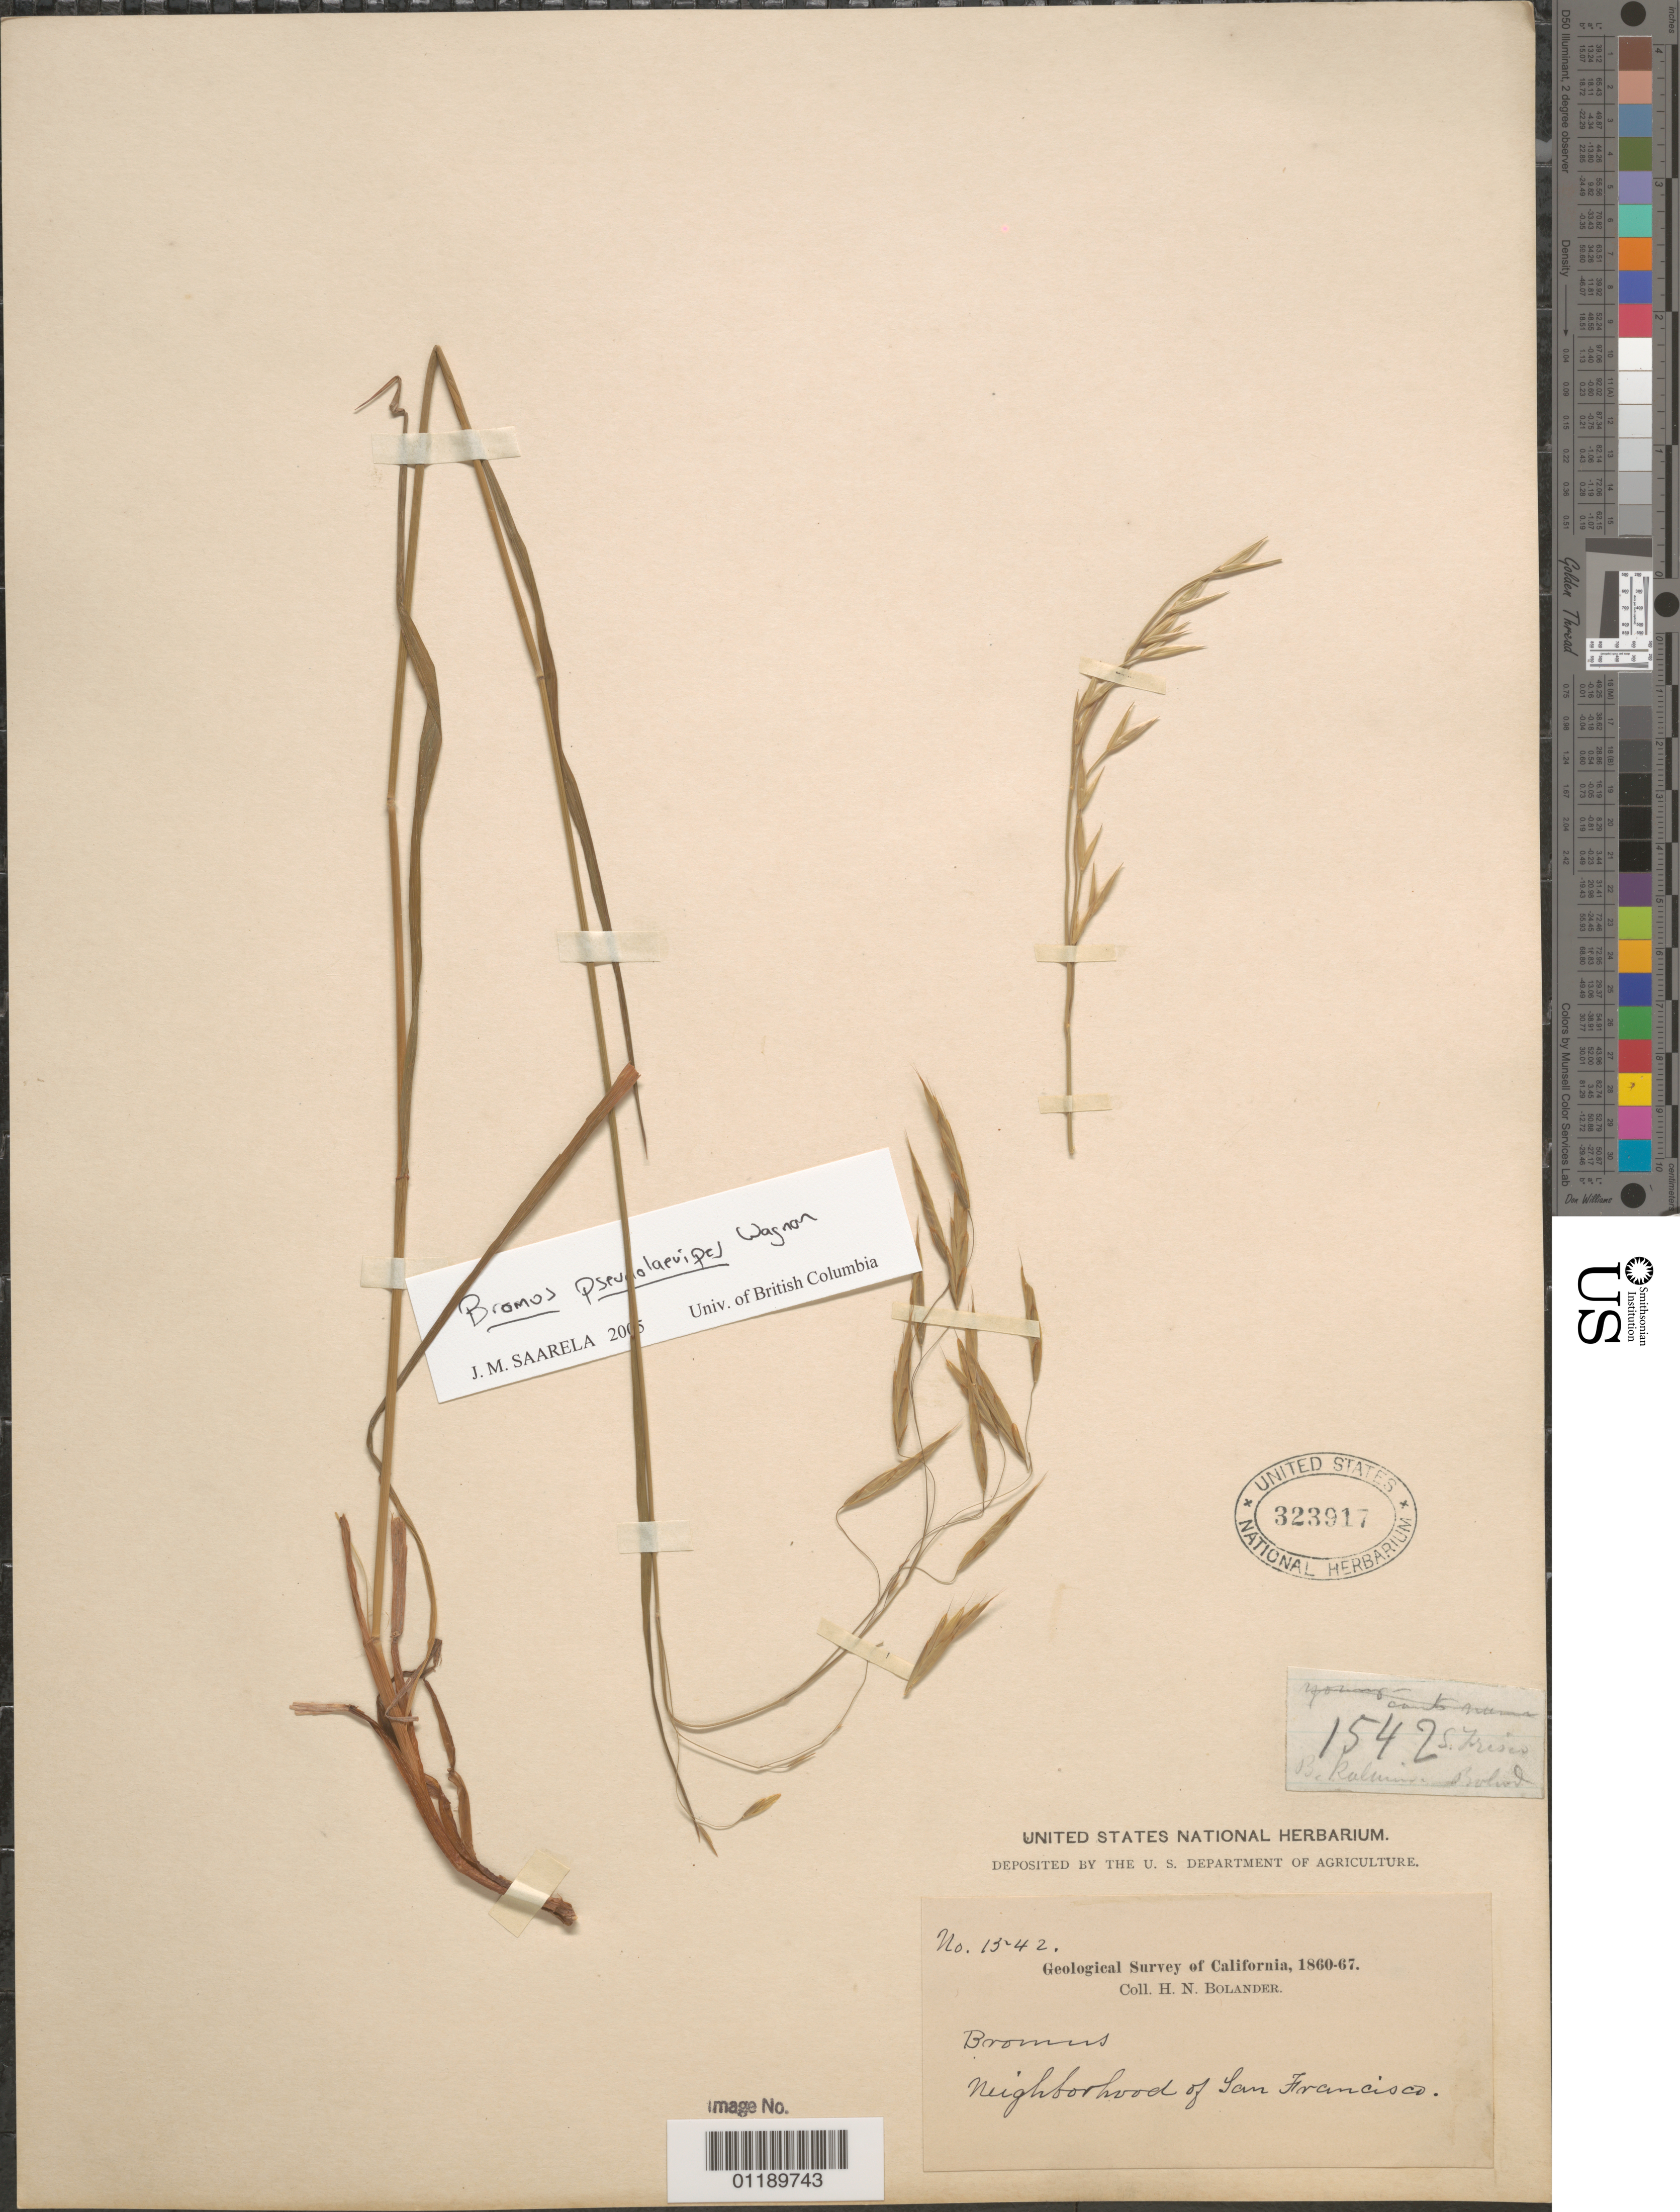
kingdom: Plantae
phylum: Tracheophyta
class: Liliopsida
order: Poales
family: Poaceae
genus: Bromus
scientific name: Bromus pseudolaevipes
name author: Wagnon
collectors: H. Bolander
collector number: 1542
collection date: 1860/1867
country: United States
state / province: California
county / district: San Francisco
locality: Neighborhood of San Francisco.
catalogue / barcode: US 323917